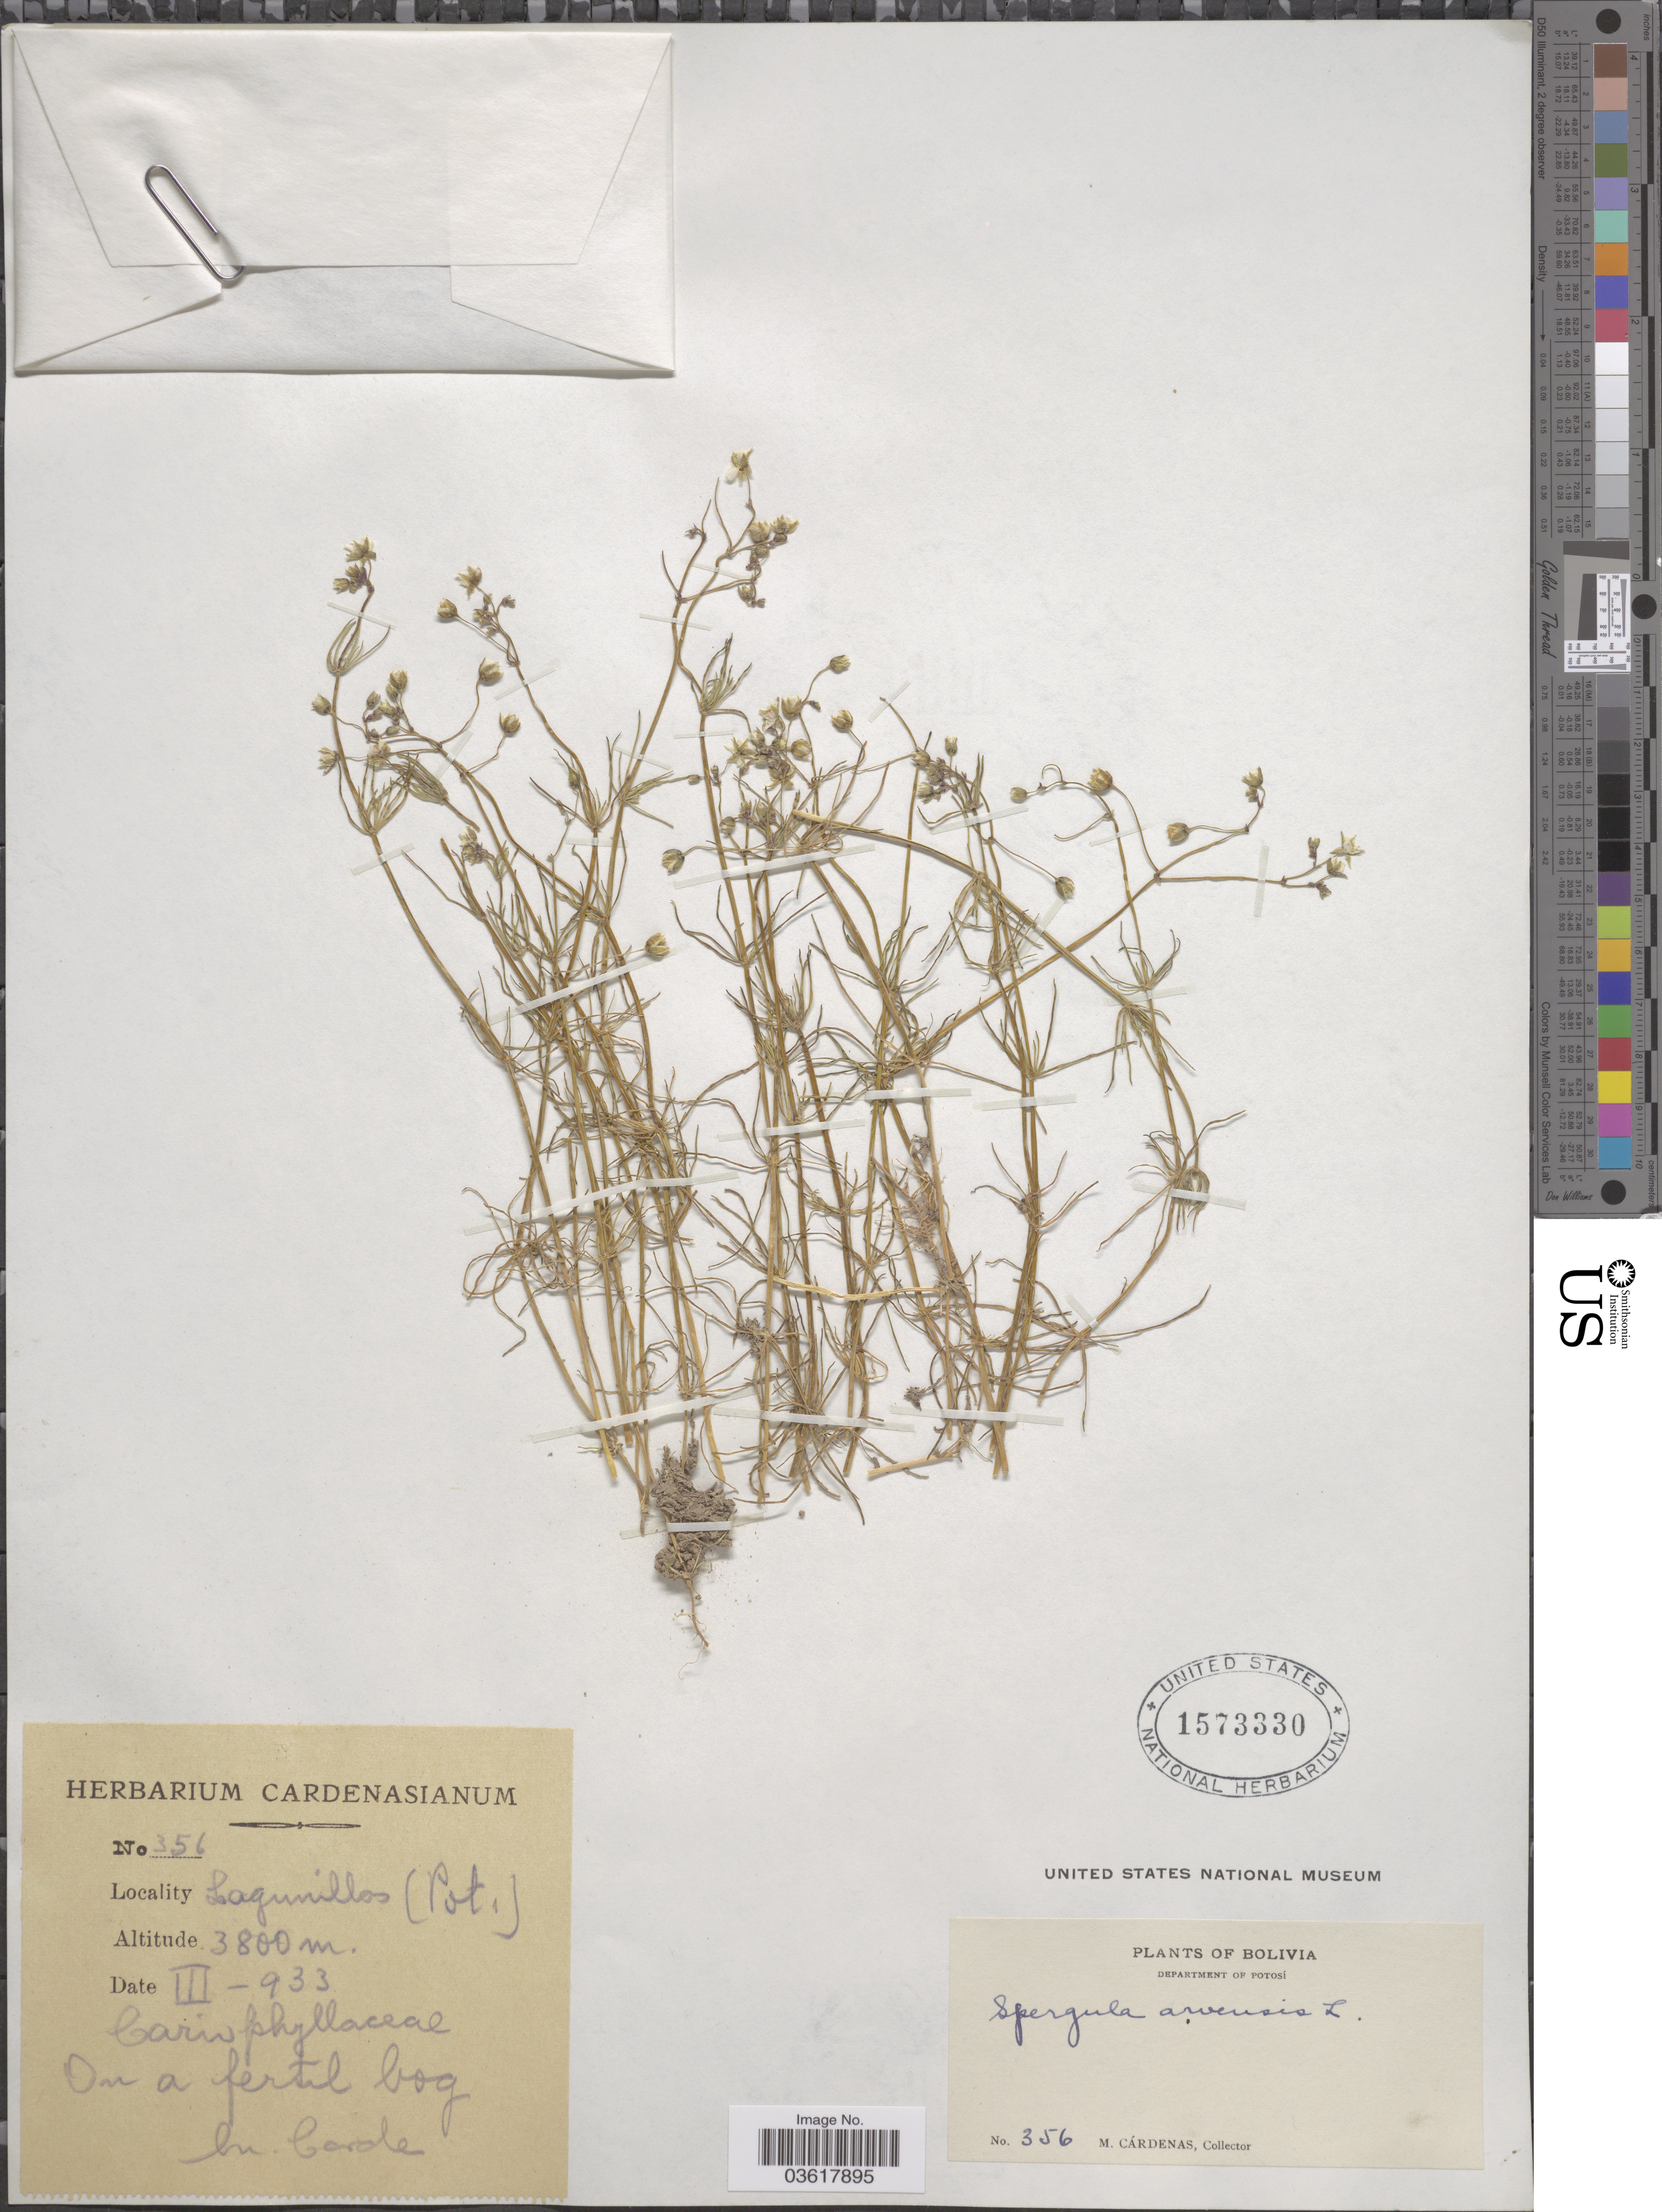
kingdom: Plantae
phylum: Tracheophyta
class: Magnoliopsida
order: Caryophyllales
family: Caryophyllaceae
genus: Spergula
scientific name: Spergula arvensis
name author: L.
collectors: M. Cárdenas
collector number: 356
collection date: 1933-03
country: Bolivia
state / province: Potosi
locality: Department of Potosí. Lagunillas.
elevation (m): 3800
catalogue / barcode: US 1573330